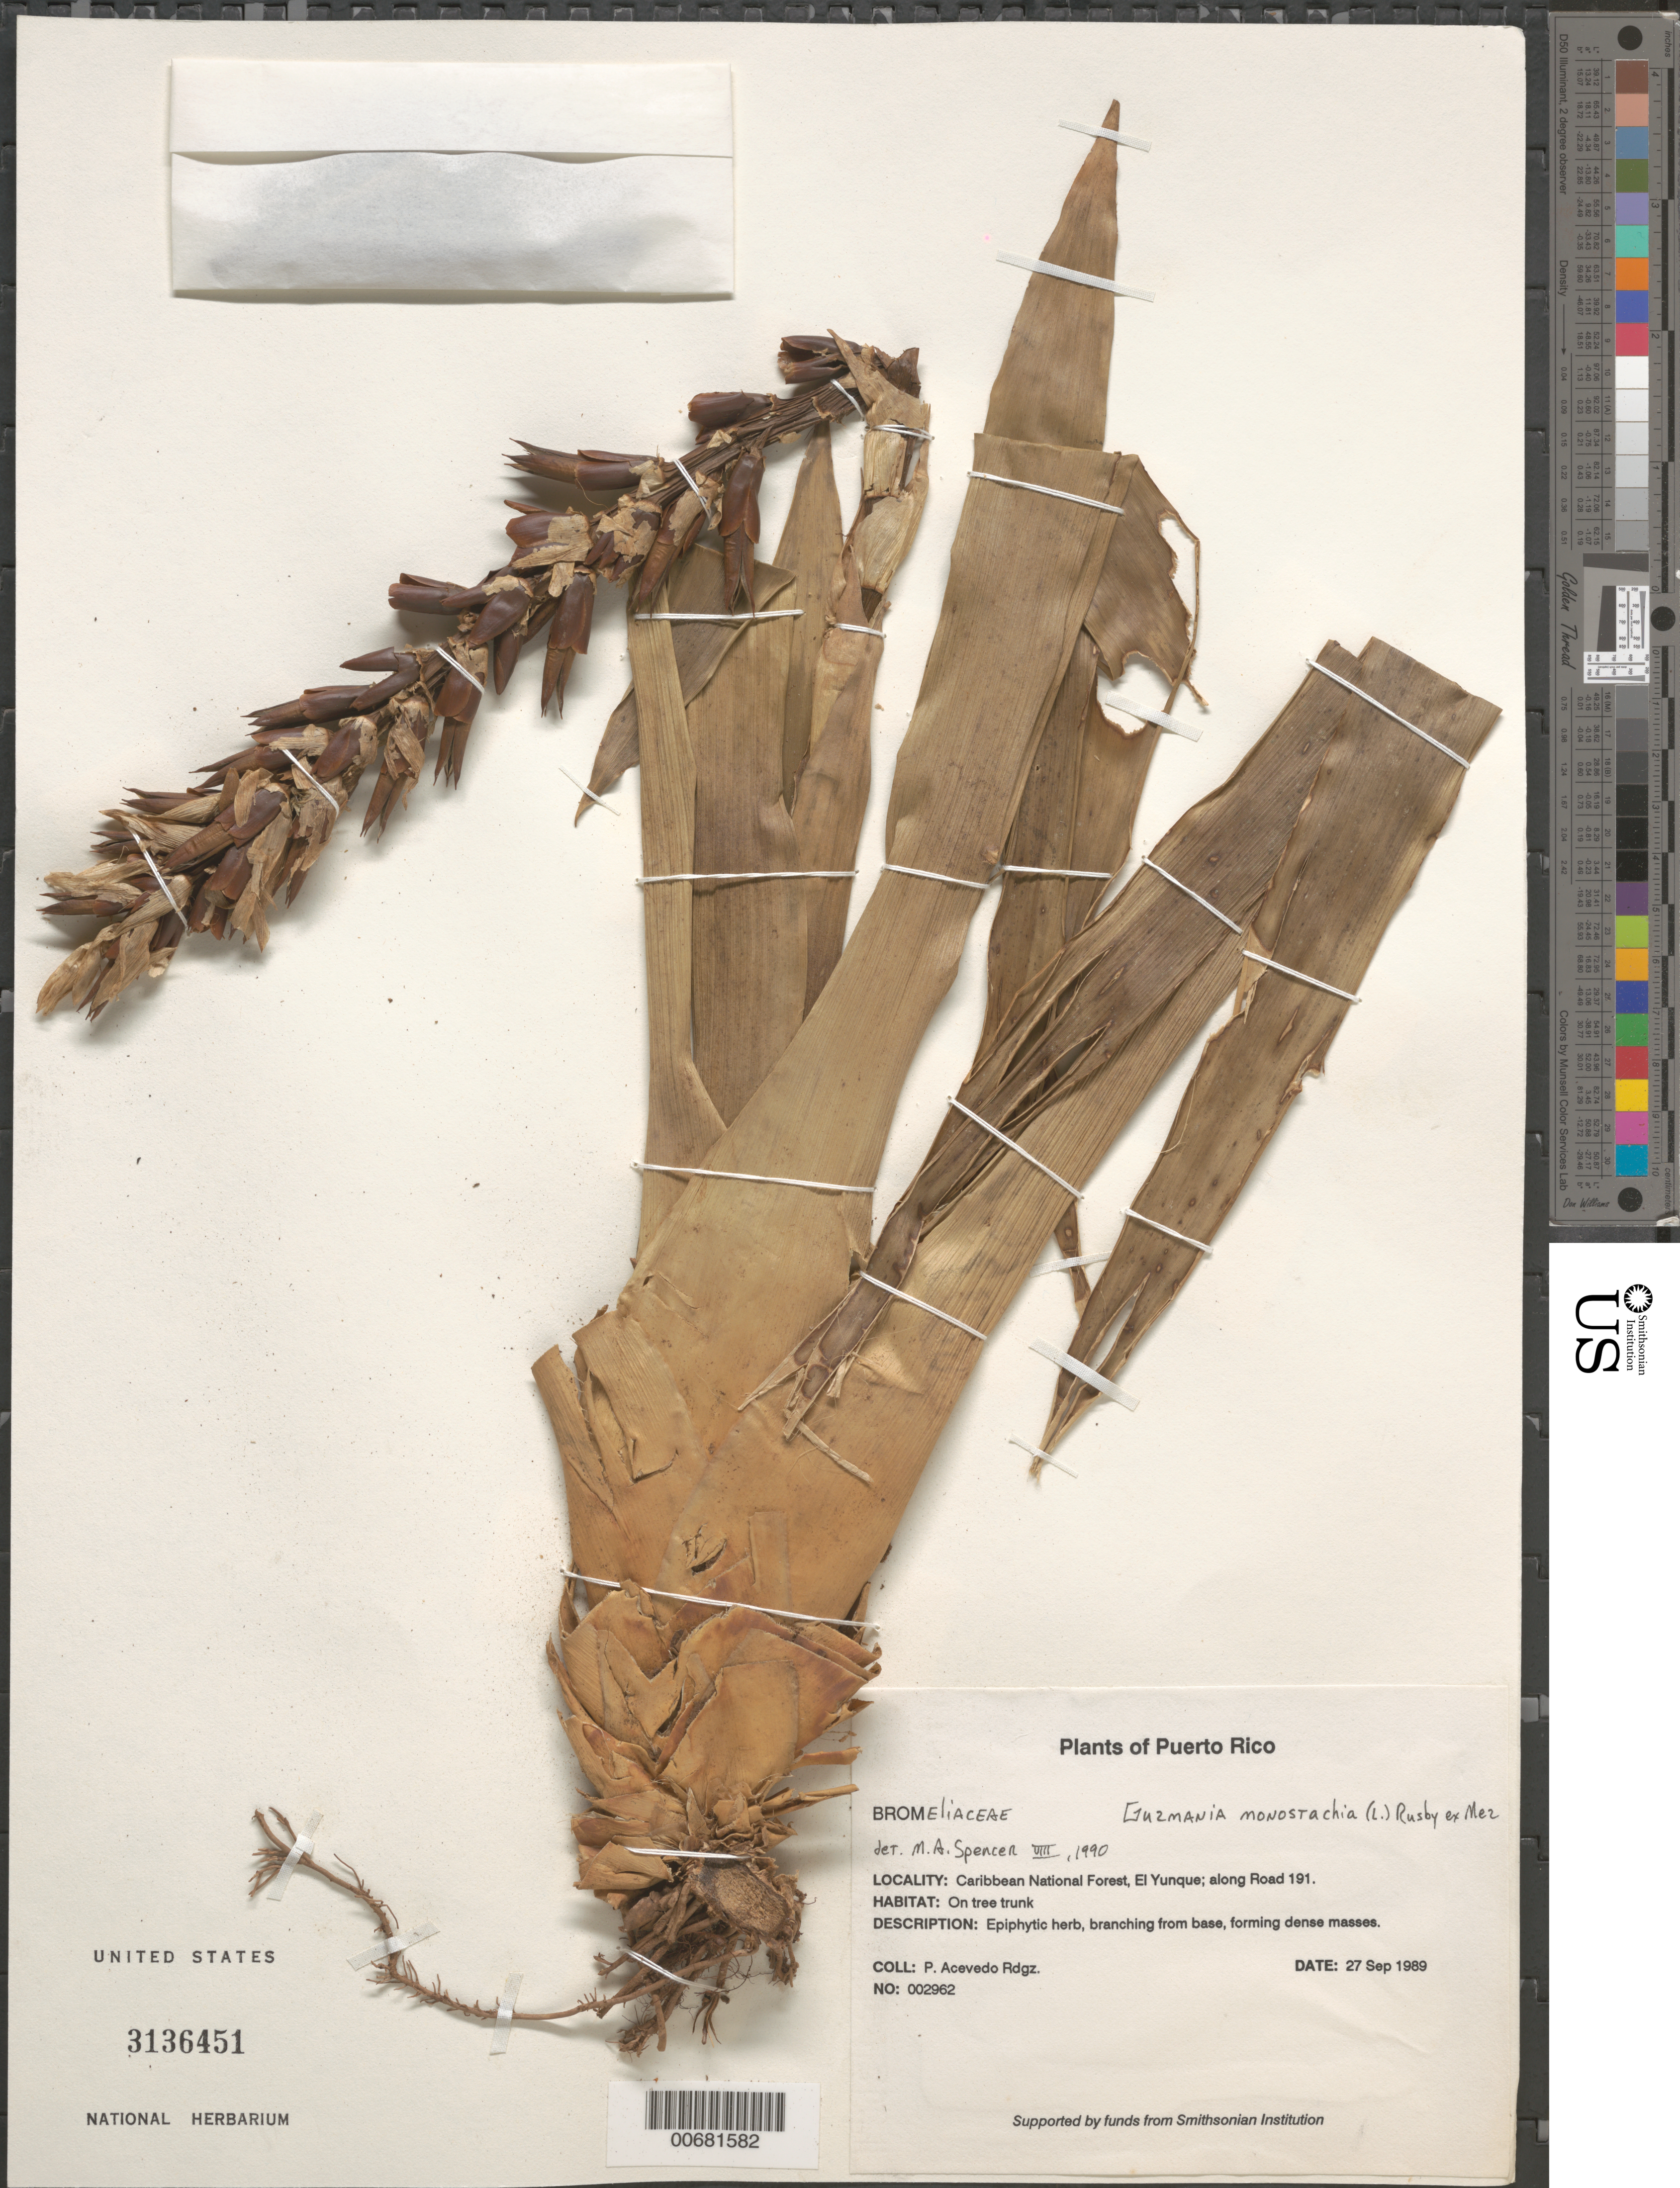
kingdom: Plantae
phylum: Tracheophyta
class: Liliopsida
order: Poales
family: Bromeliaceae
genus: Guzmania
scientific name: Guzmania monostachia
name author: (L.) Rusby ex Mez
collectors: P. Acevedo-Rodr.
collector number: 2962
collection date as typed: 28 Sep 1989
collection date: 1989-09-28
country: Puerto Rico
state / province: Río Grande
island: Puerto Rico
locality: Río Grande; Caribbean National Forest, El Yunque; along Road 191.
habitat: On tree trunk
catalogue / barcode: US 3136451